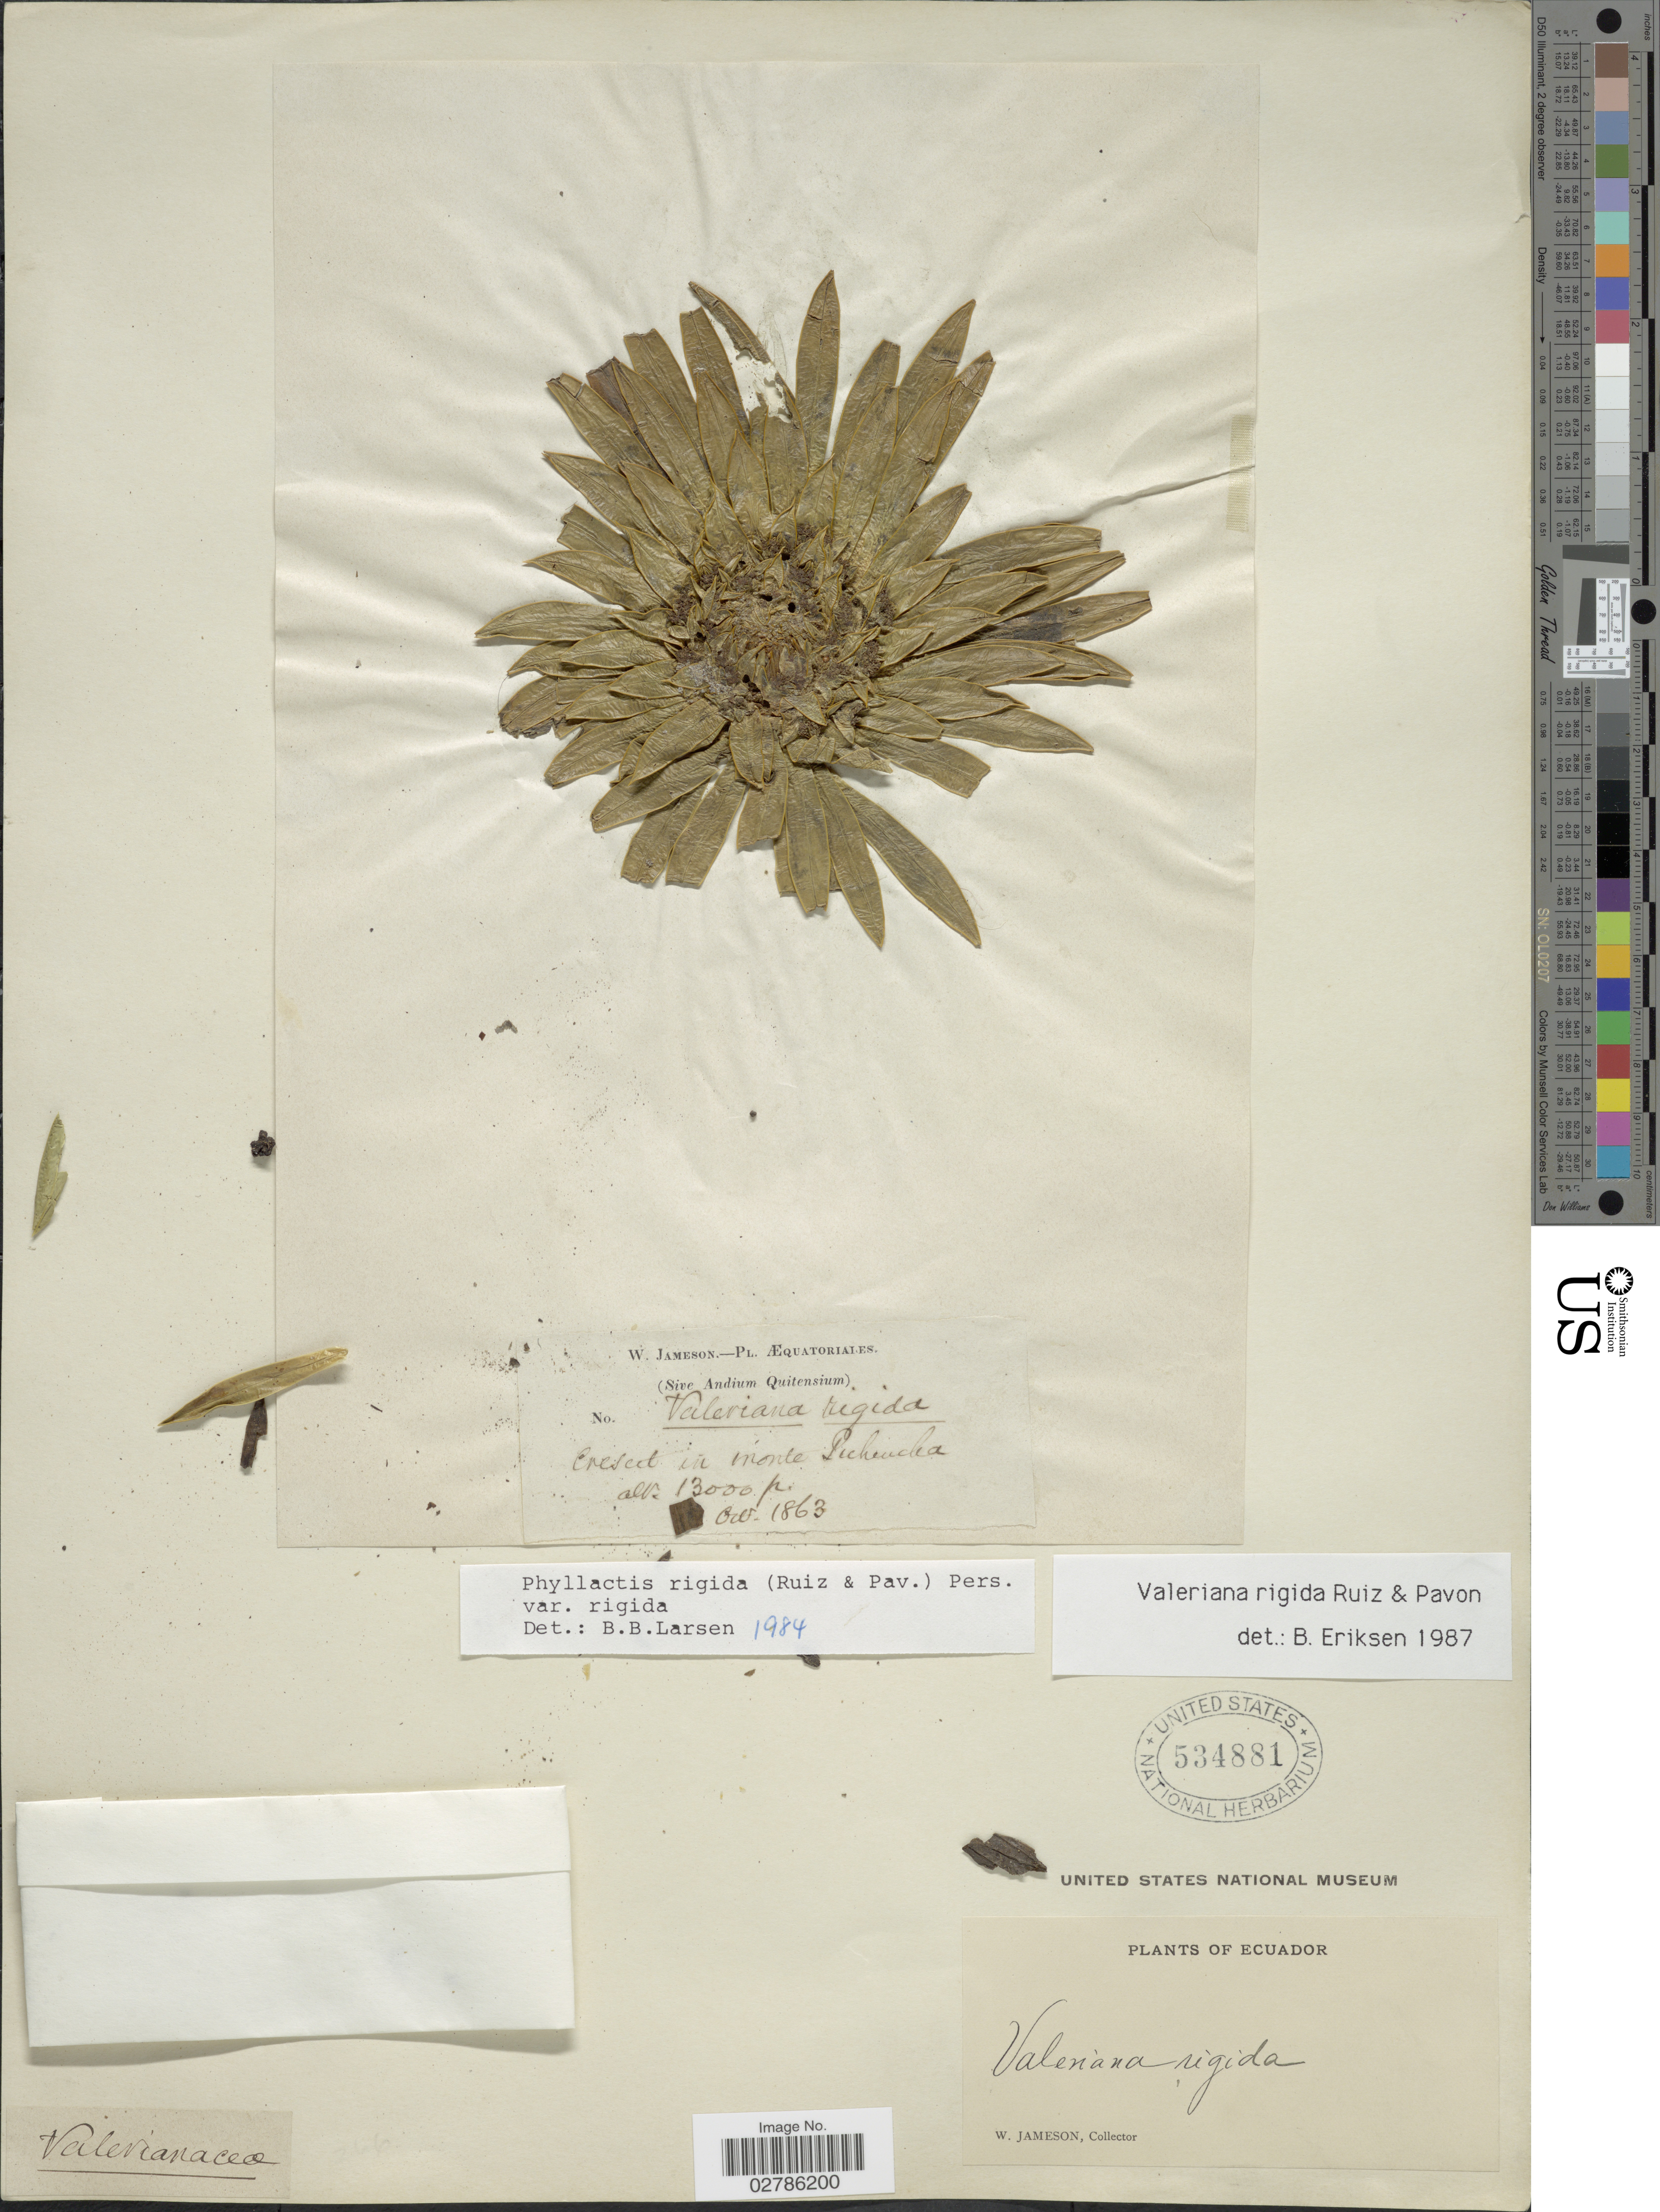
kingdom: Plantae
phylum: Tracheophyta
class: Magnoliopsida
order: Dipsacales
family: Caprifoliaceae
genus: Phyllactis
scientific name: Phyllactis rigida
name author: (Ruiz & Pav.) Pers.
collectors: W. Jameson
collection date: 1863-10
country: Ecuador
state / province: Pichincha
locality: Cresect in monte Pichincha.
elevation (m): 3962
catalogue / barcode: US 534881